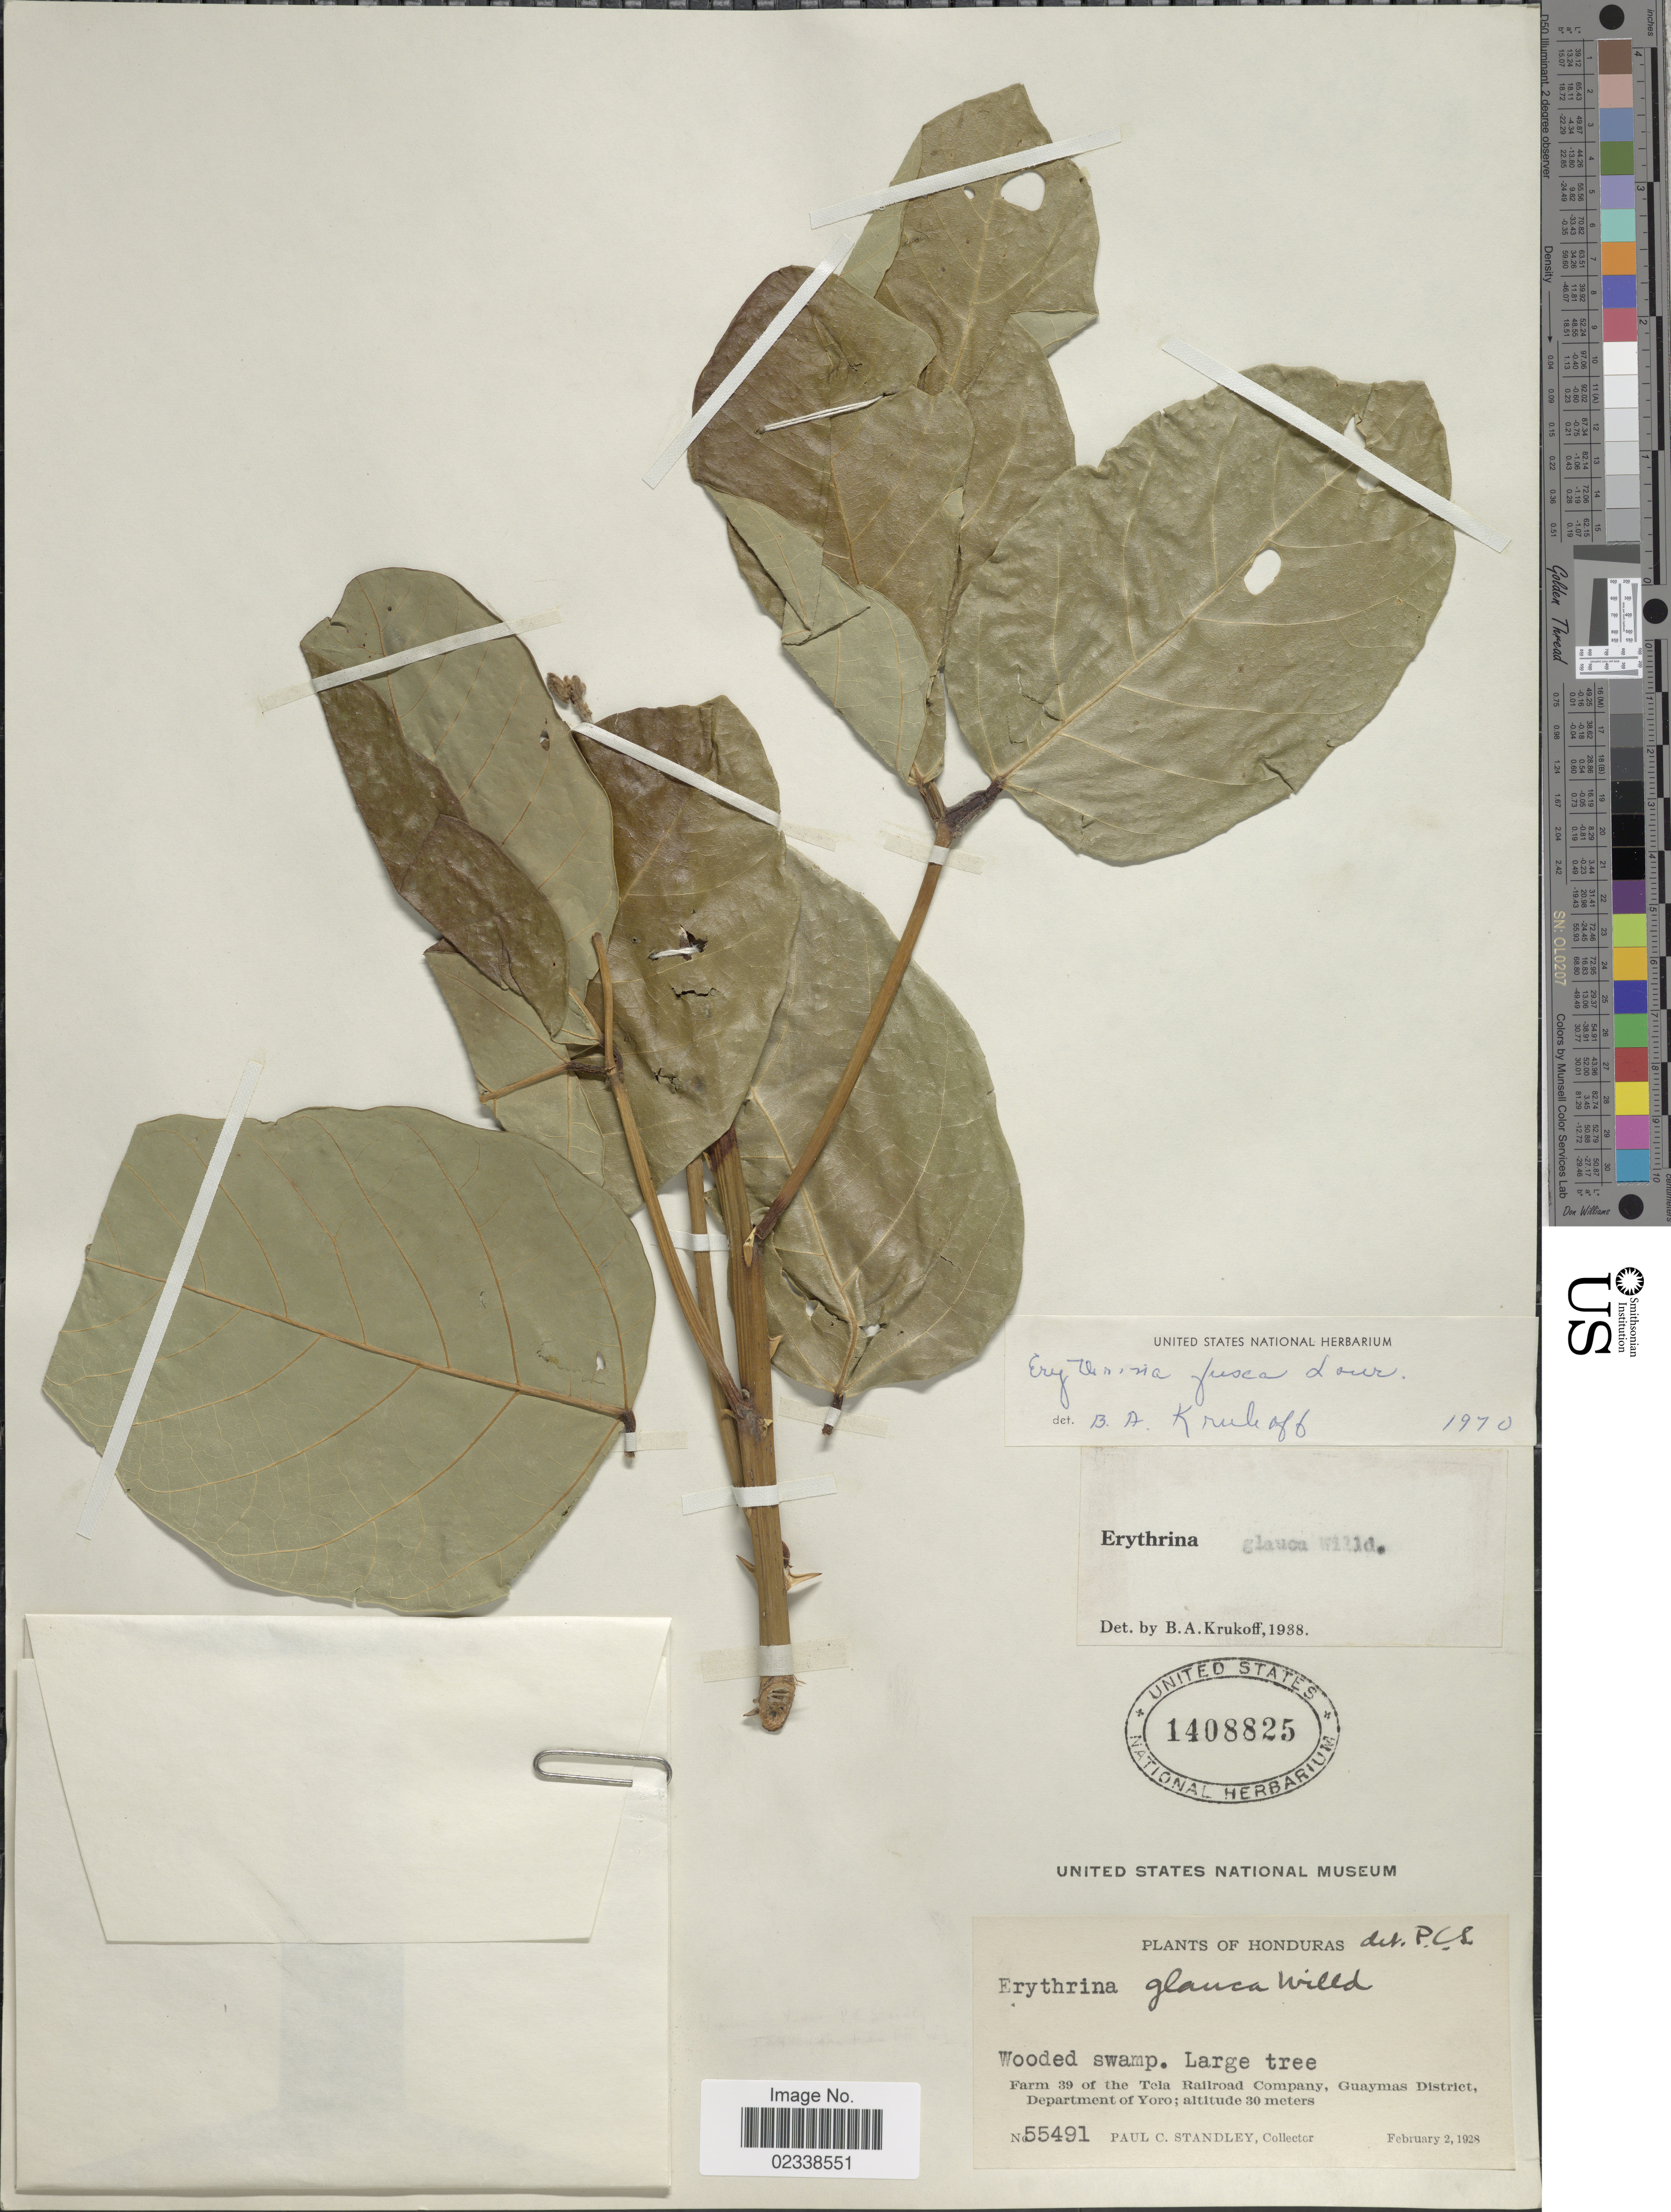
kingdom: Plantae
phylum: Tracheophyta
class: Magnoliopsida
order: Fabales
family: Fabaceae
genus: Erythrina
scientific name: Erythrina fusca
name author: Lour.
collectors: P. C. Standley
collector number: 55491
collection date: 1928-02-02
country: Honduras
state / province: Yoro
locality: Farm 39 of the Tela Railroad Company, Guyamas District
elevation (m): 30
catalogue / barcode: US 1408825